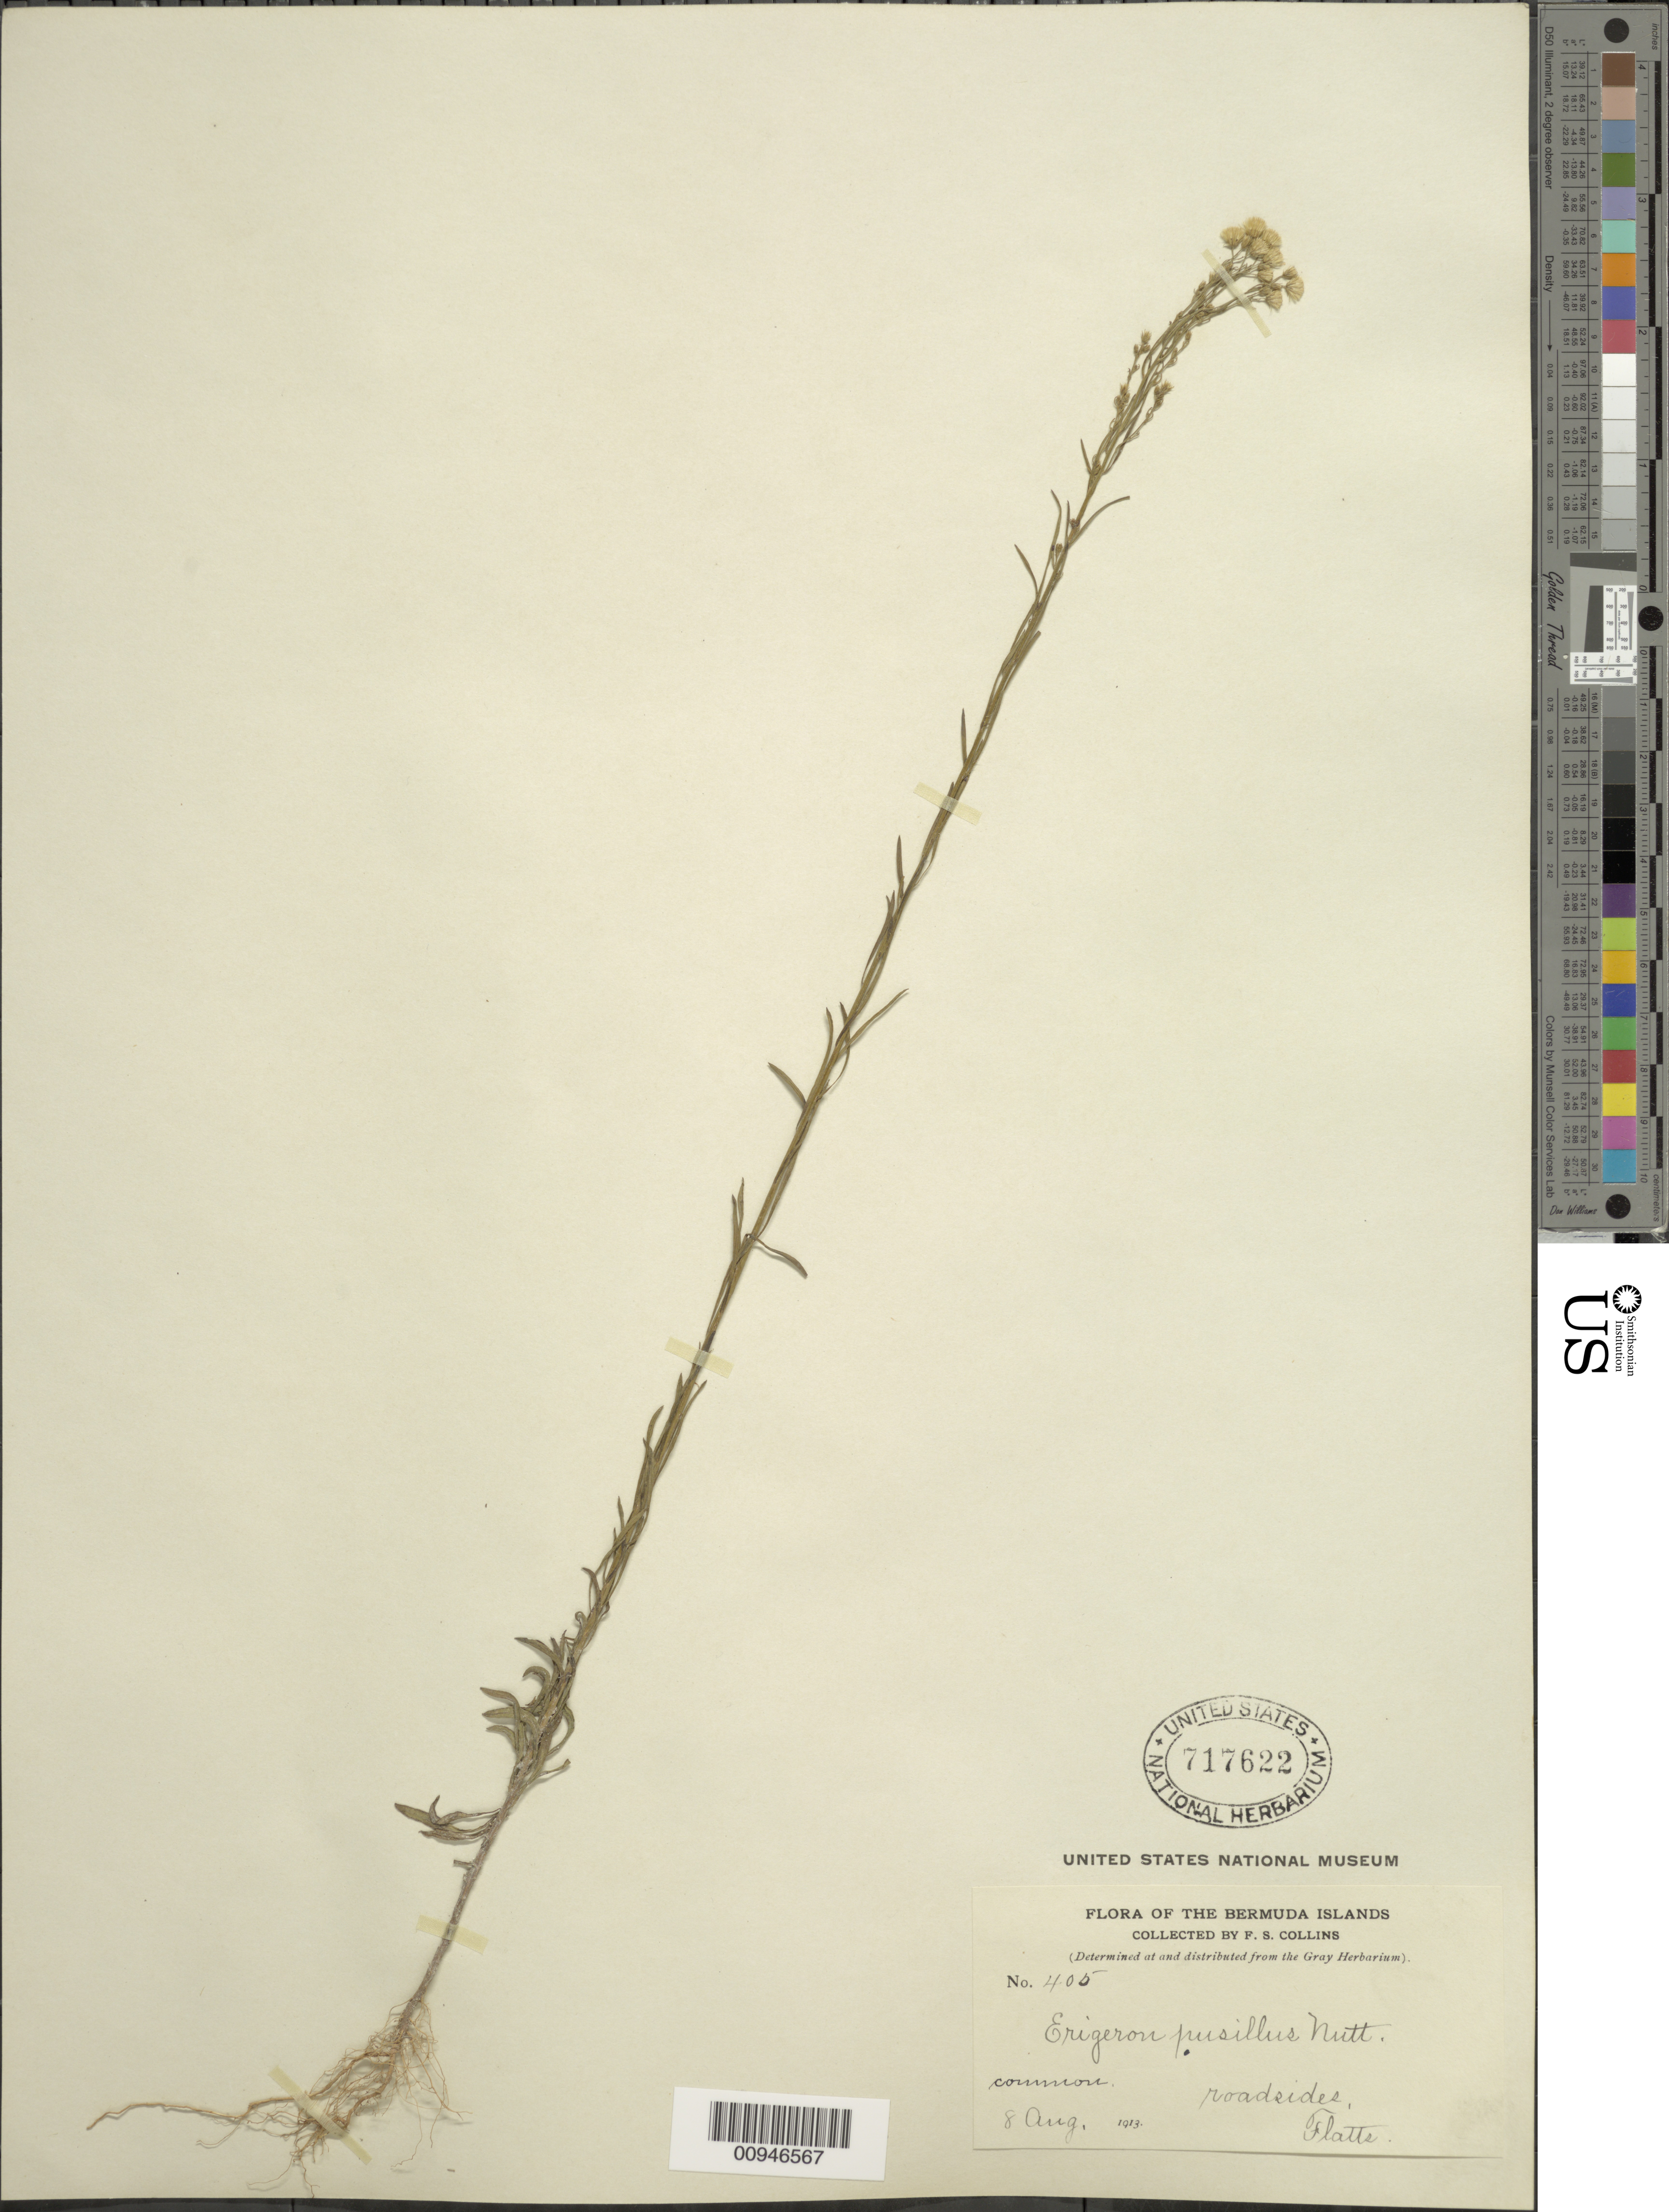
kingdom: Plantae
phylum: Tracheophyta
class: Magnoliopsida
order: Asterales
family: Asteraceae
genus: Conyza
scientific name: Conyza canadensis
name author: (L.) Cronq.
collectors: F. Collins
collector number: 405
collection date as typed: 08 Aug 1913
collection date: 1913-08-08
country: Bermuda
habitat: Roadsides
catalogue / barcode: US 717622